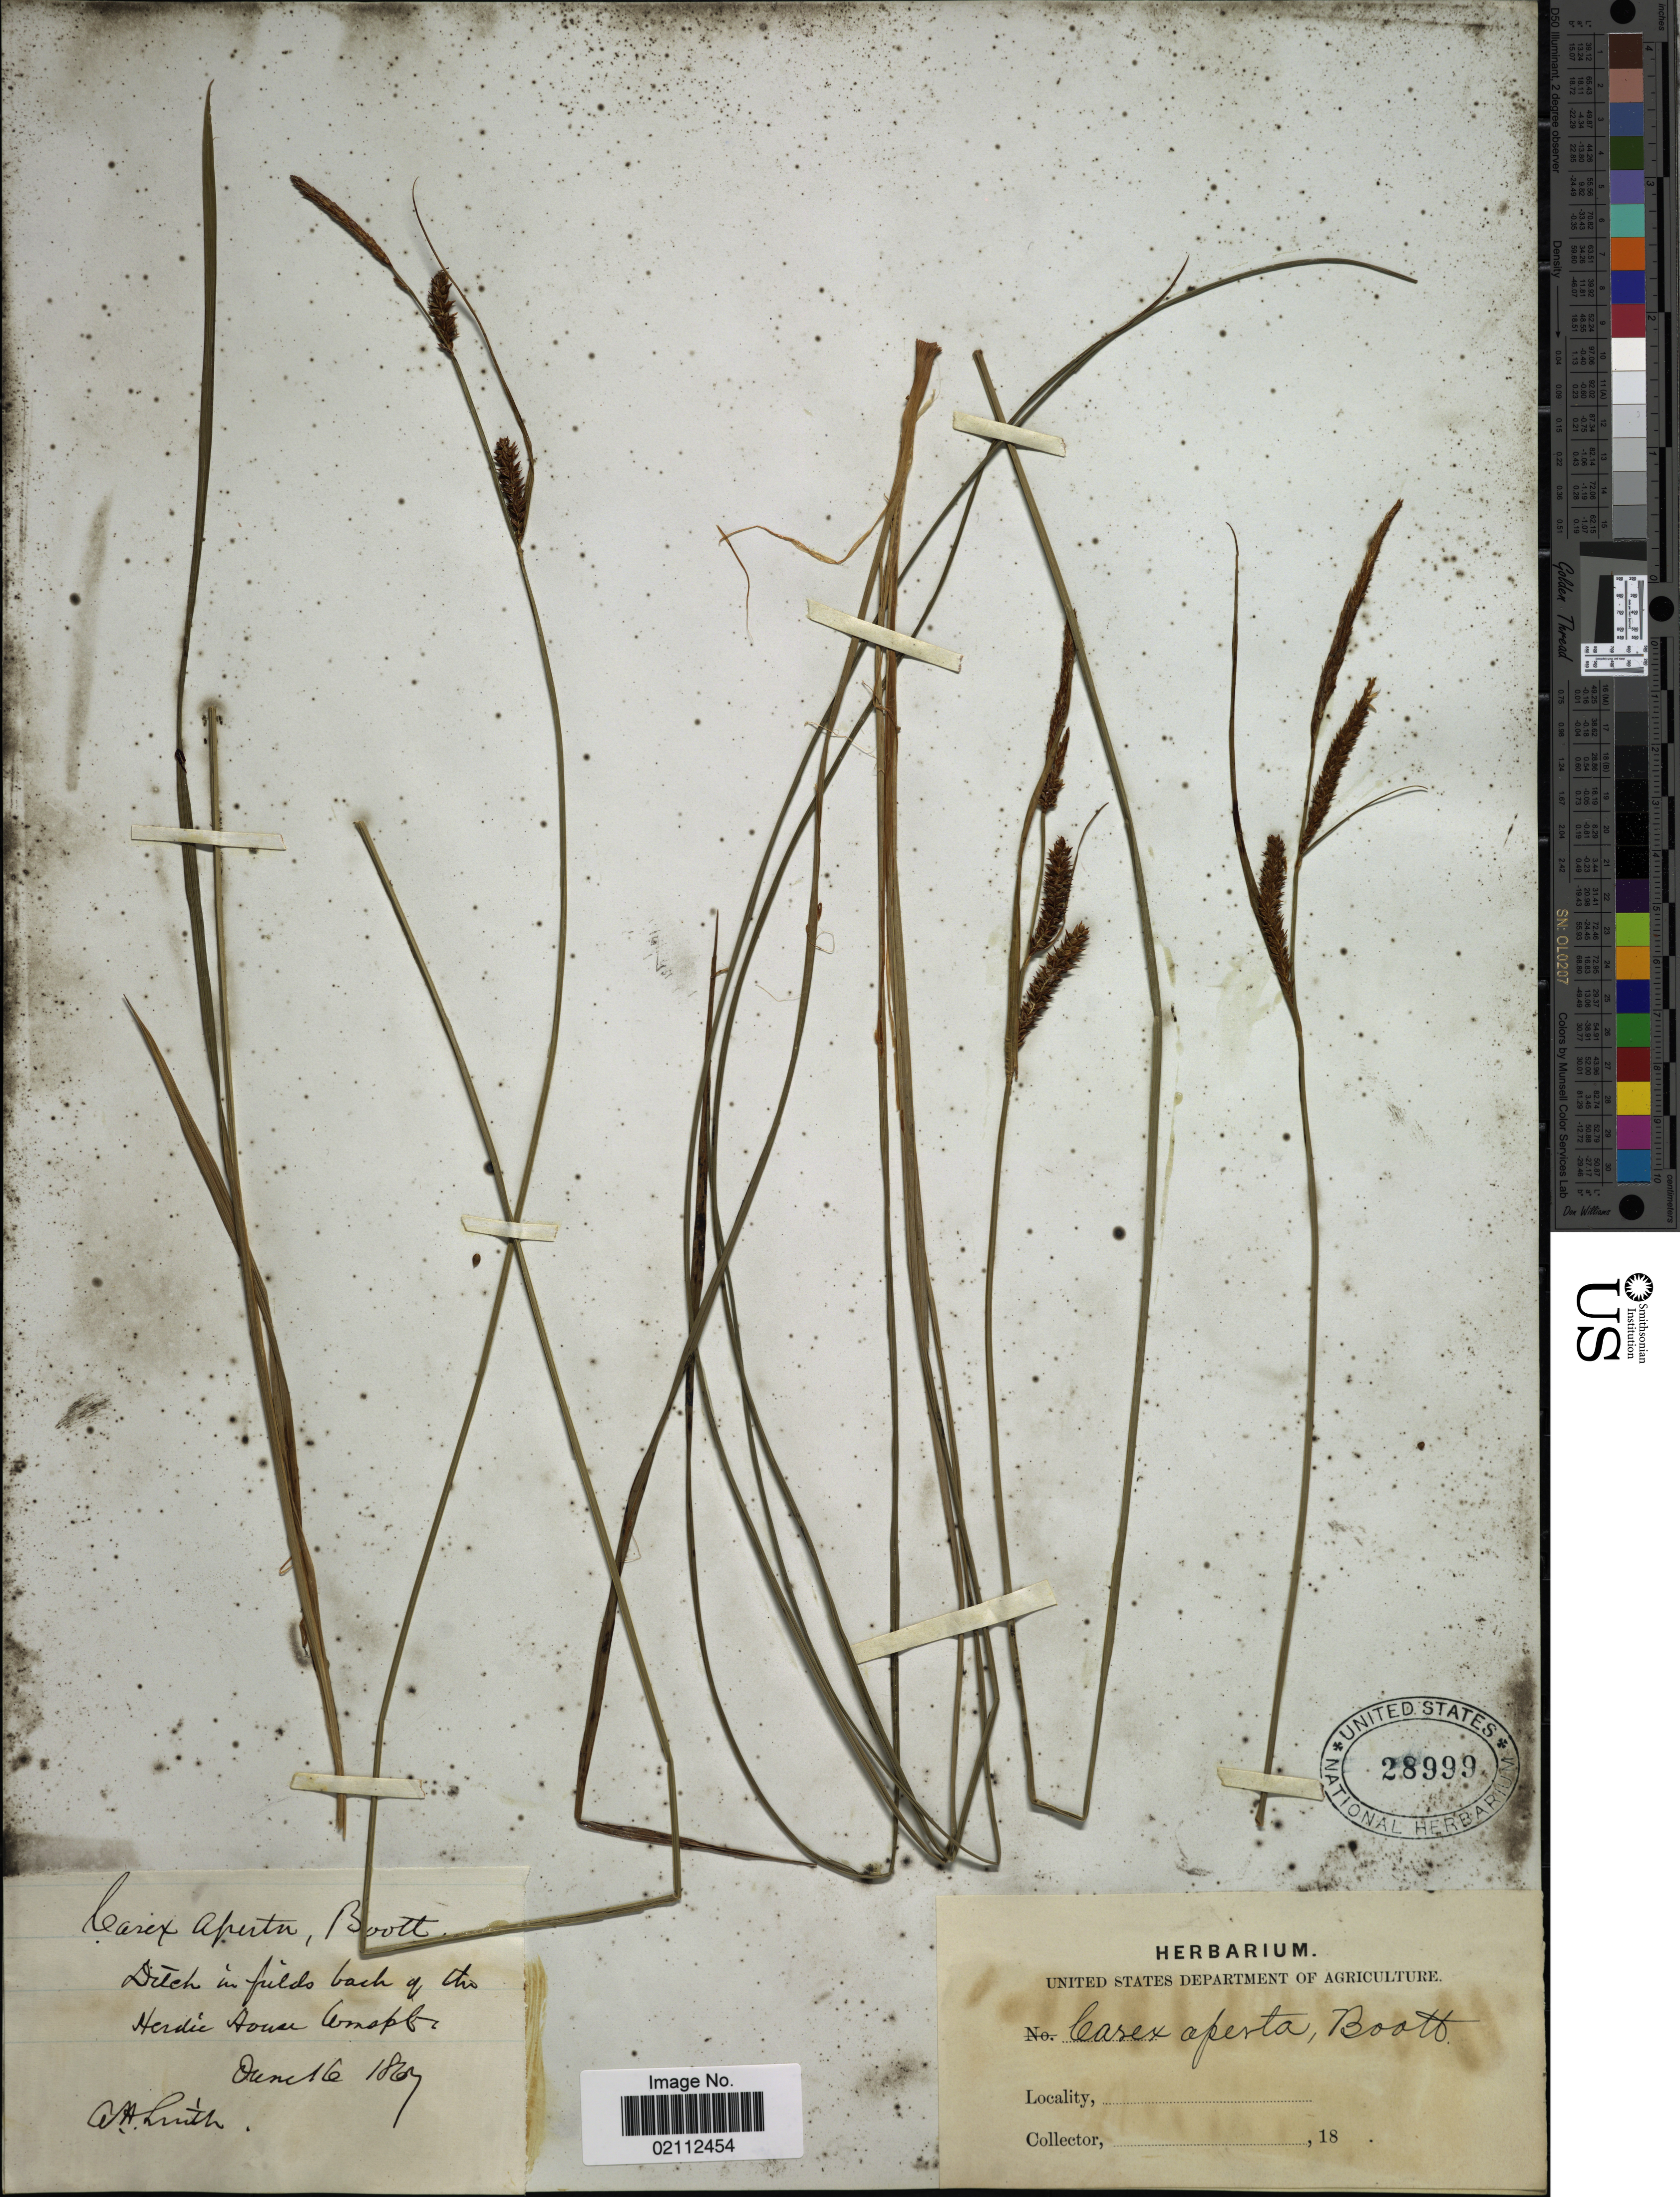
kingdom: Plantae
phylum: Tracheophyta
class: Liliopsida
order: Poales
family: Cyperaceae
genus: Carex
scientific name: Carex haydenii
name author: Dewey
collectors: A. H. Smith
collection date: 1867-06-16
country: United States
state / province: Pennsylvania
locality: Back of the Herdic House Williamsport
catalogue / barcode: US 28999